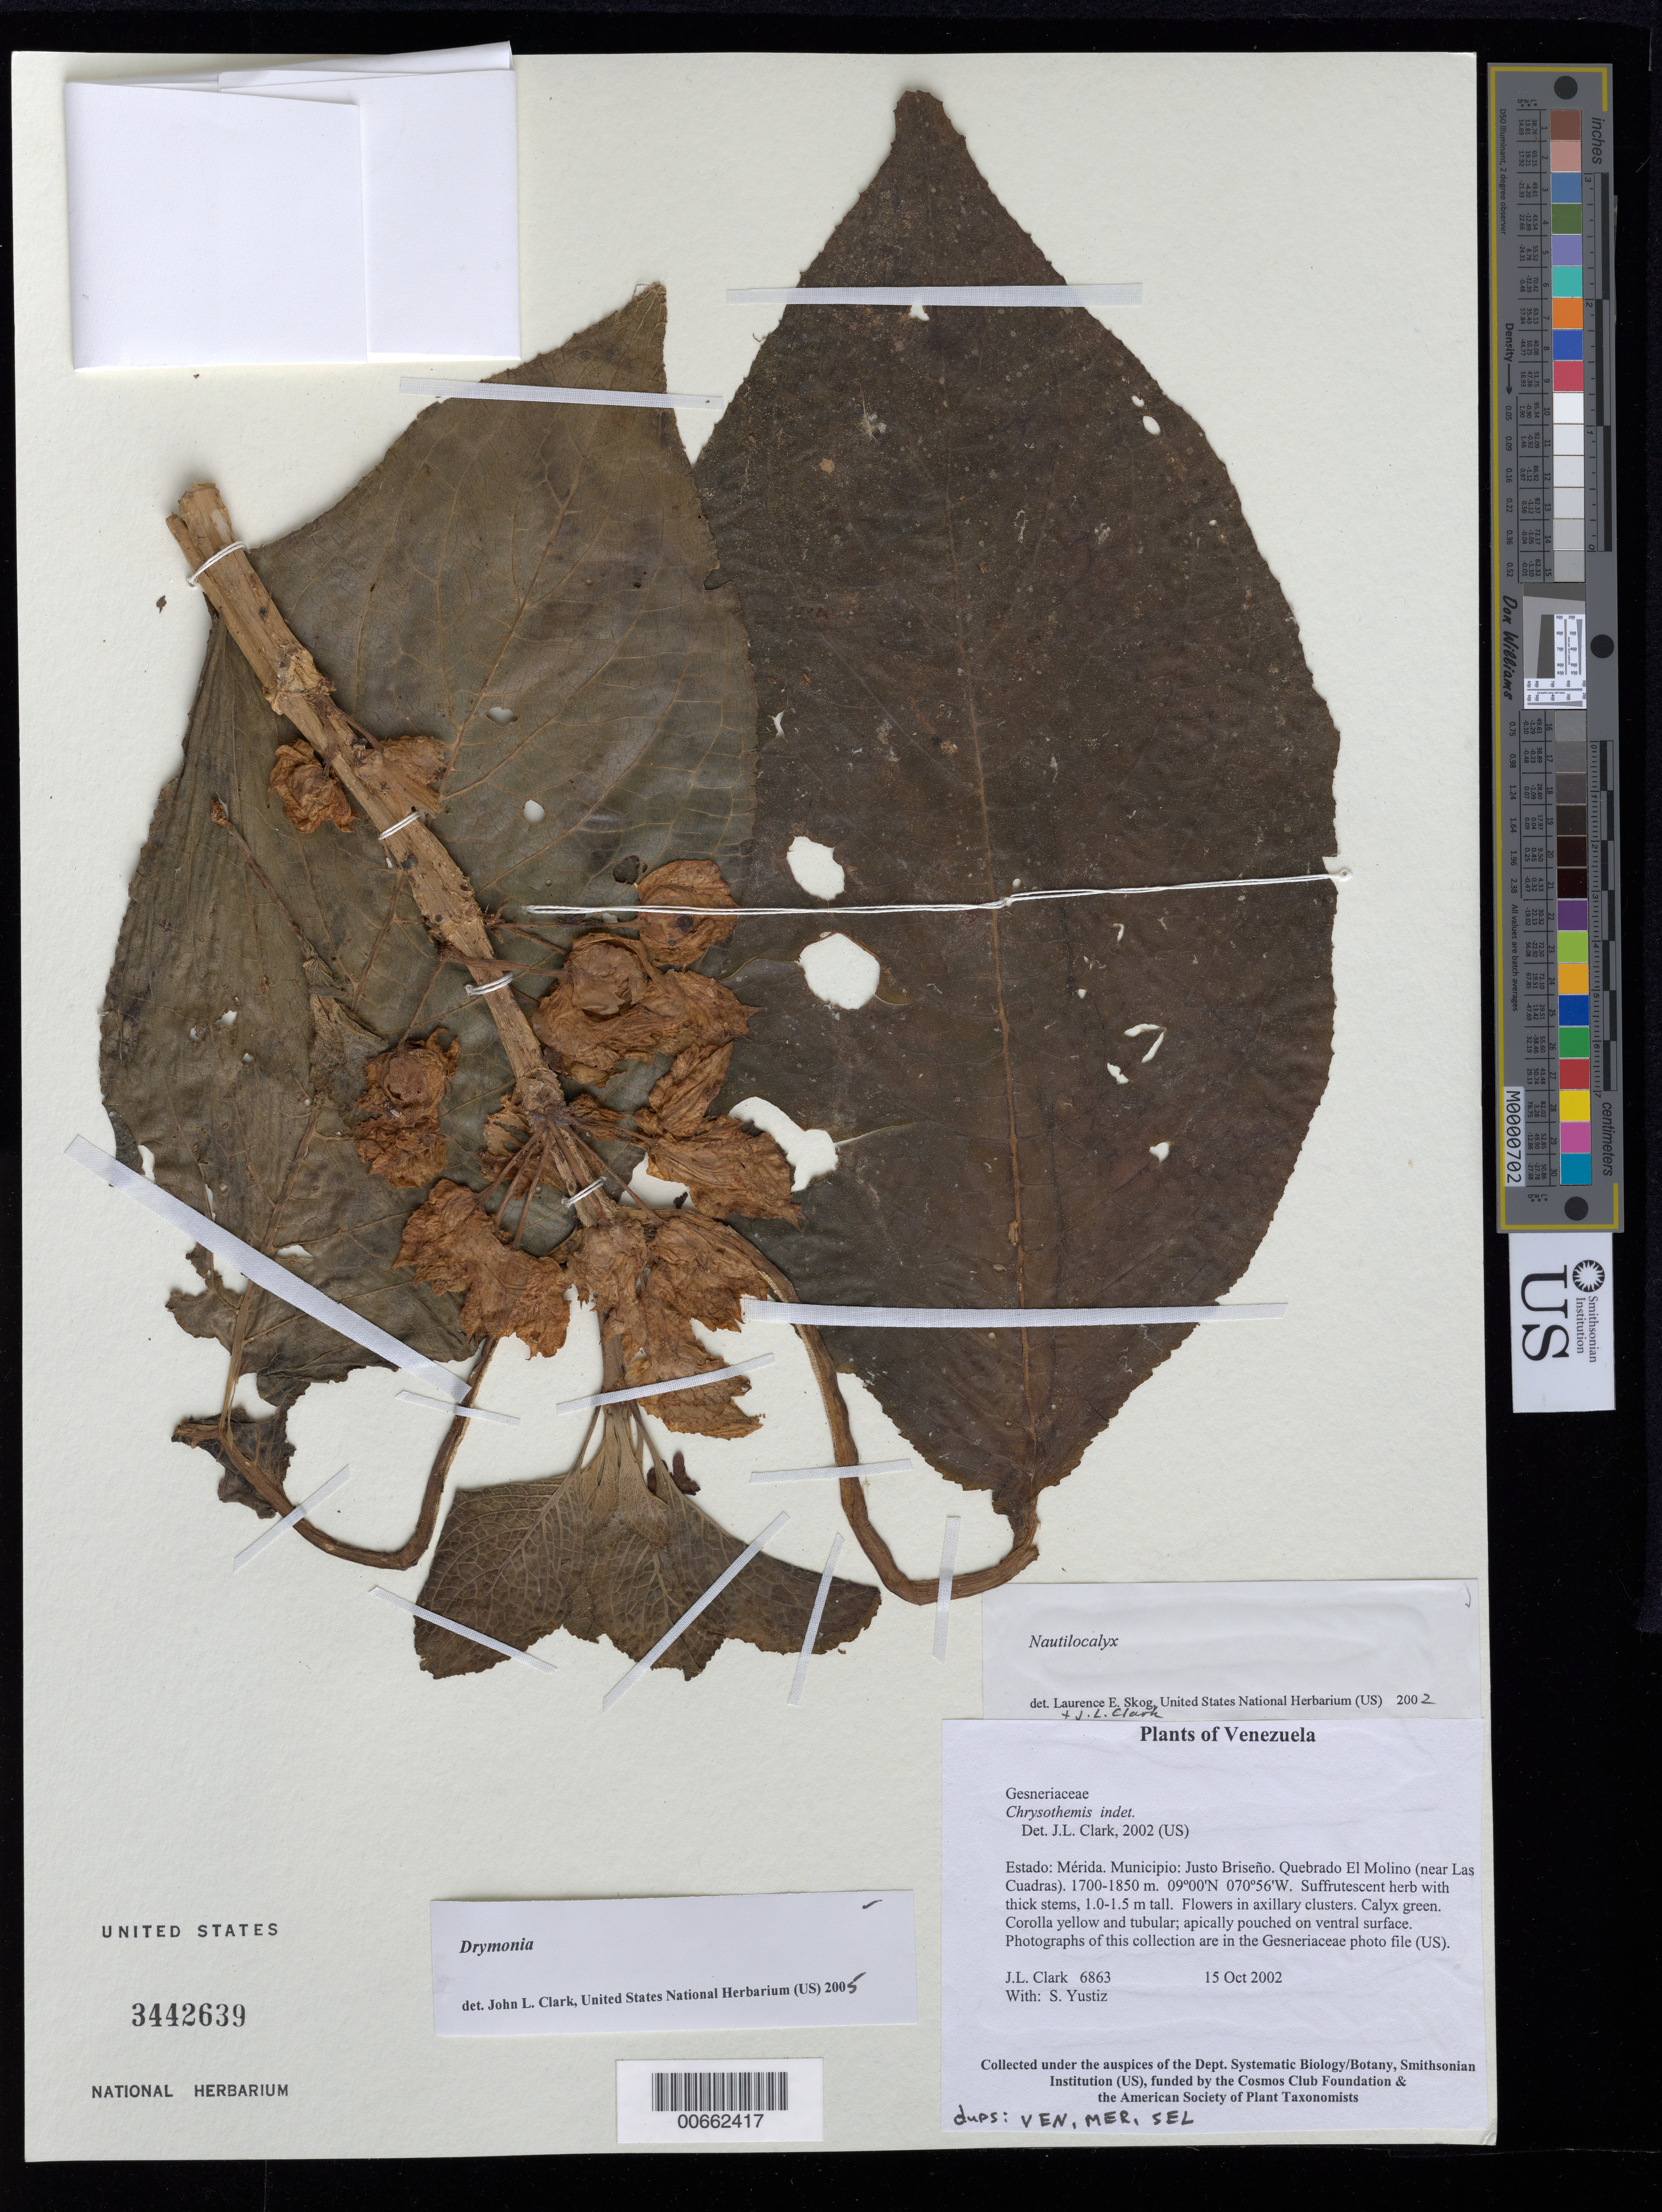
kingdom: Plantae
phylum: Tracheophyta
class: Magnoliopsida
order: Lamiales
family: Gesneriaceae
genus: Nautilocalyx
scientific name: Nautilocalyx sp.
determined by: Clark, J. L.; Skog, Laurence E.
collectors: J. L. Clark & S. Yustiz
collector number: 6863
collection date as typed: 15 Oct 2002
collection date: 2002-10-15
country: Venezuela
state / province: Mérida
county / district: Justo Briceño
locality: Justo Briseño: Quebrado El Molino (near Las Cuadras).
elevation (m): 1700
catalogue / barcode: US 3442639